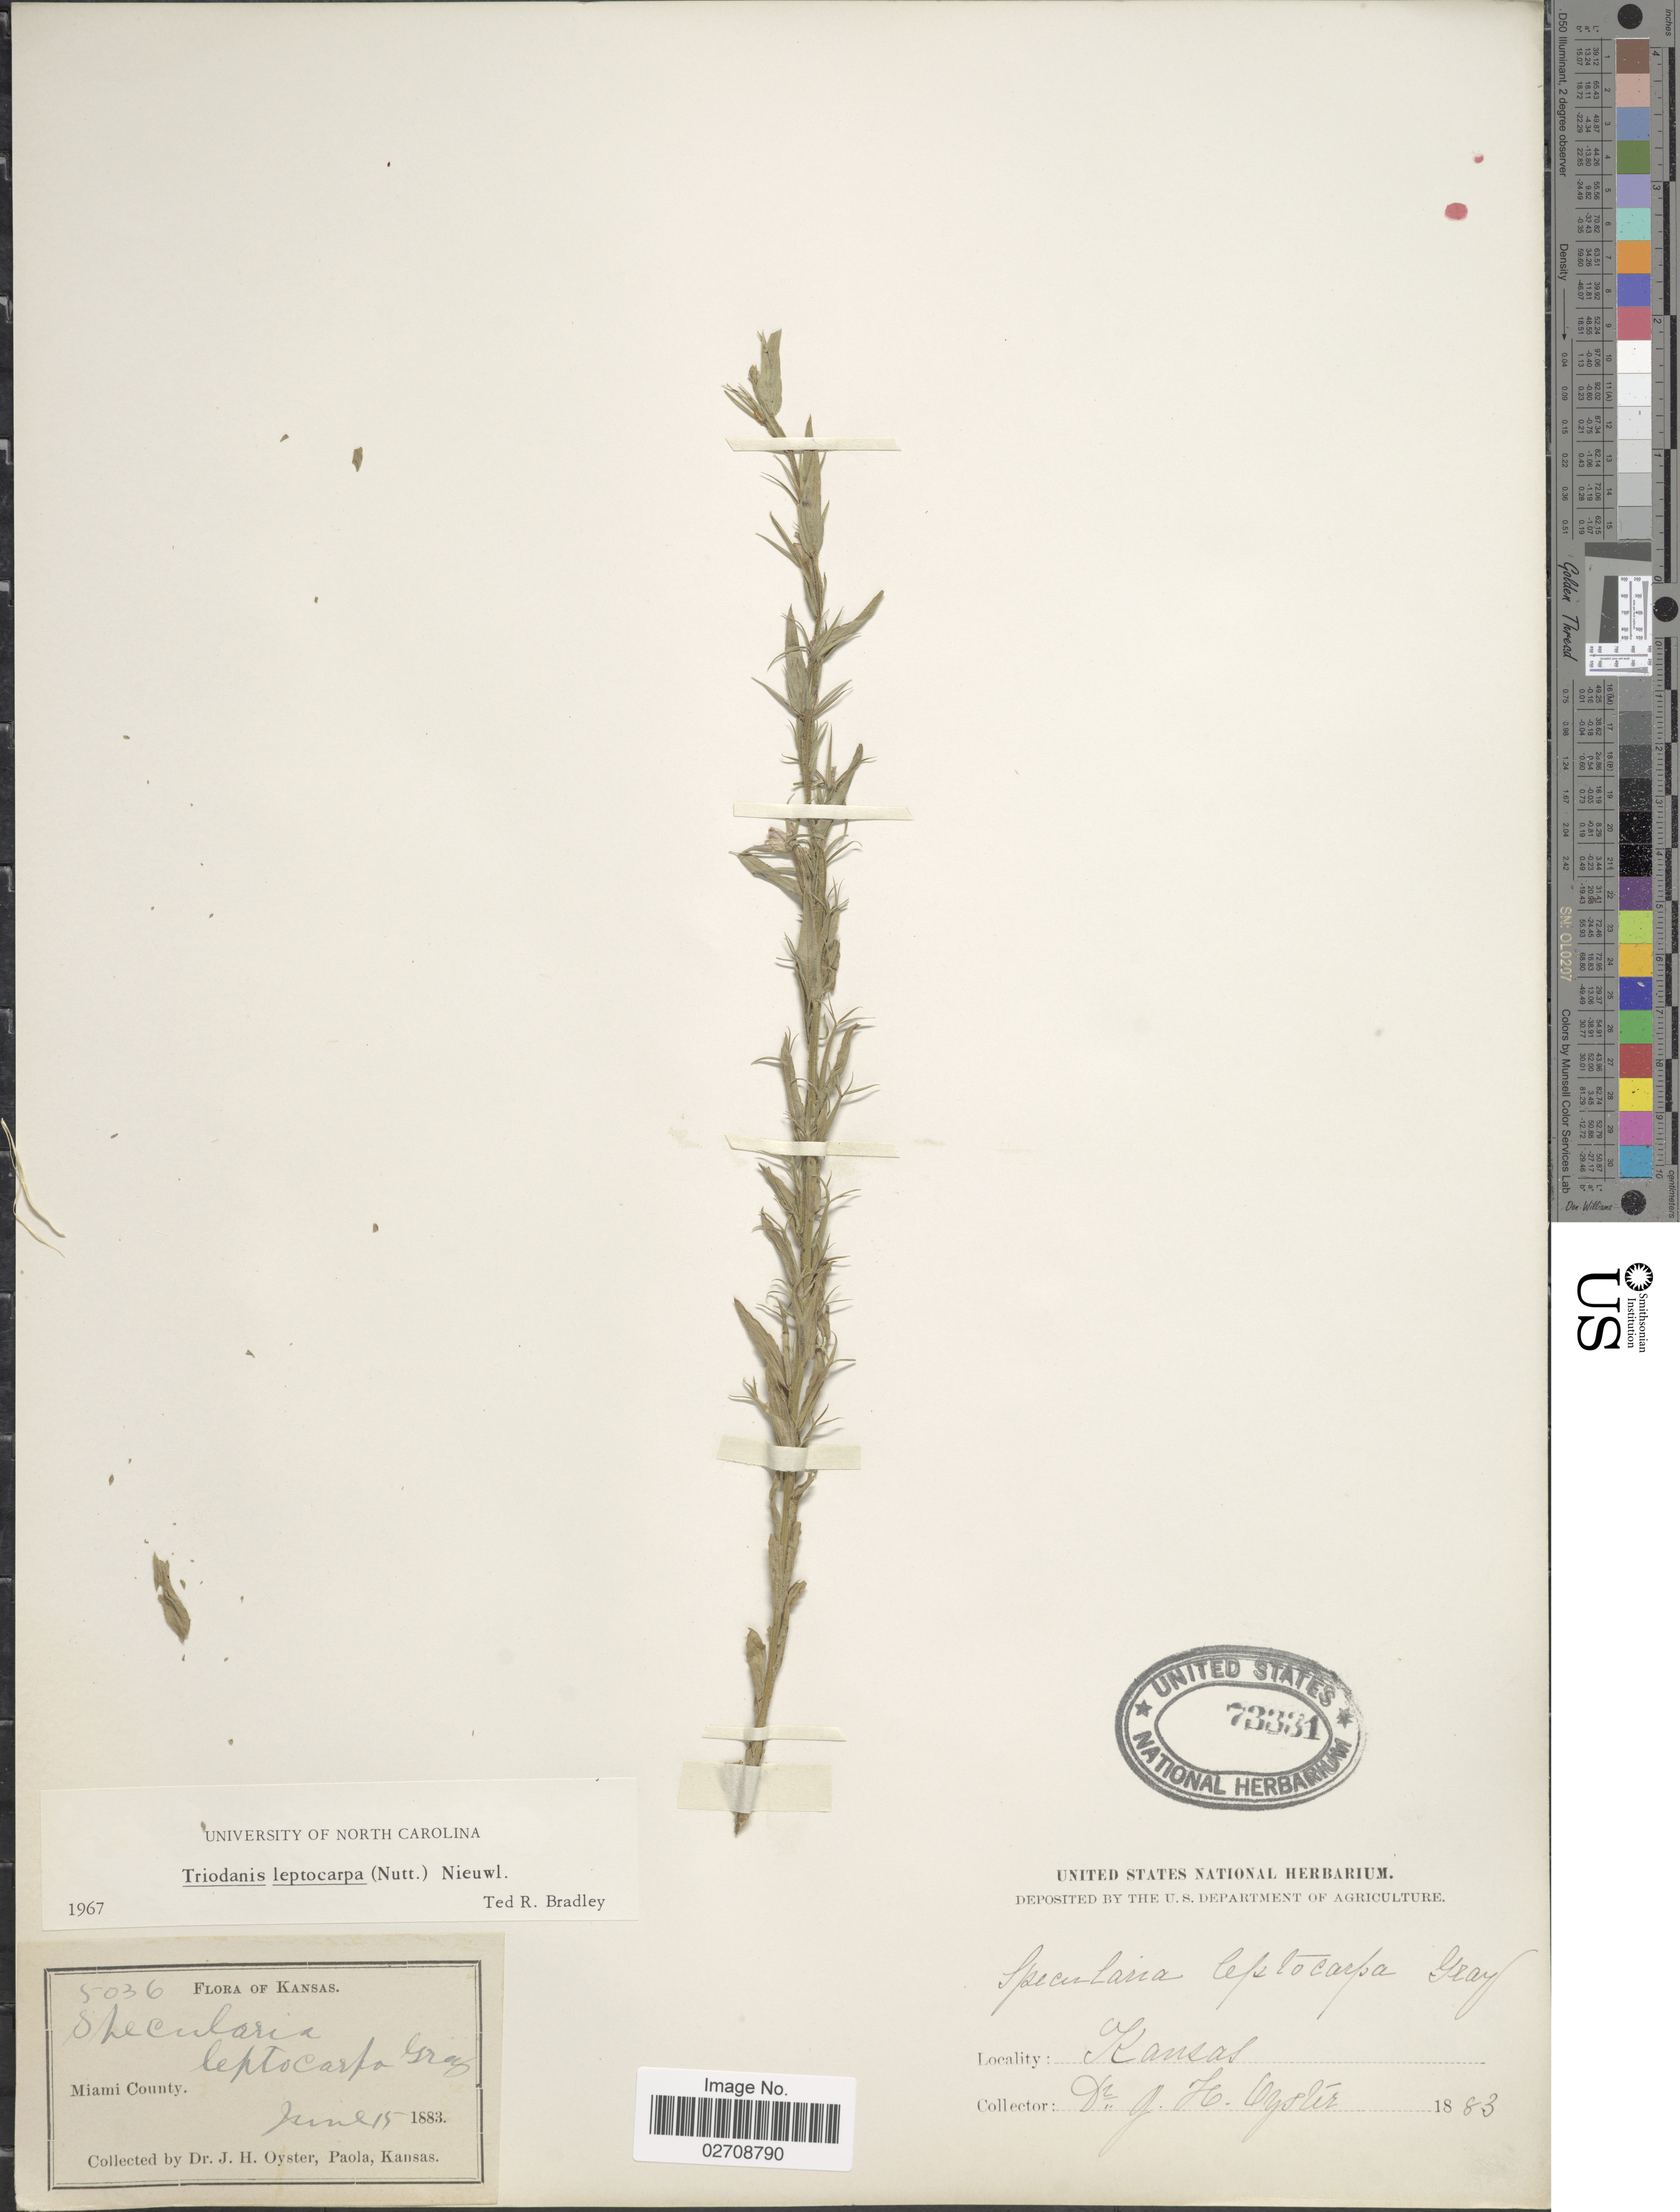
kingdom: Plantae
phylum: Tracheophyta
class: Magnoliopsida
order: Asterales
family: Campanulaceae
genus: Triodanis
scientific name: Triodanis leptocarpa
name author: Nieuwl.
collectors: J. H. Oyster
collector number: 5036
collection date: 1883-06-15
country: United States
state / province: Kansas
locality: Miami County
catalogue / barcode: US 73331